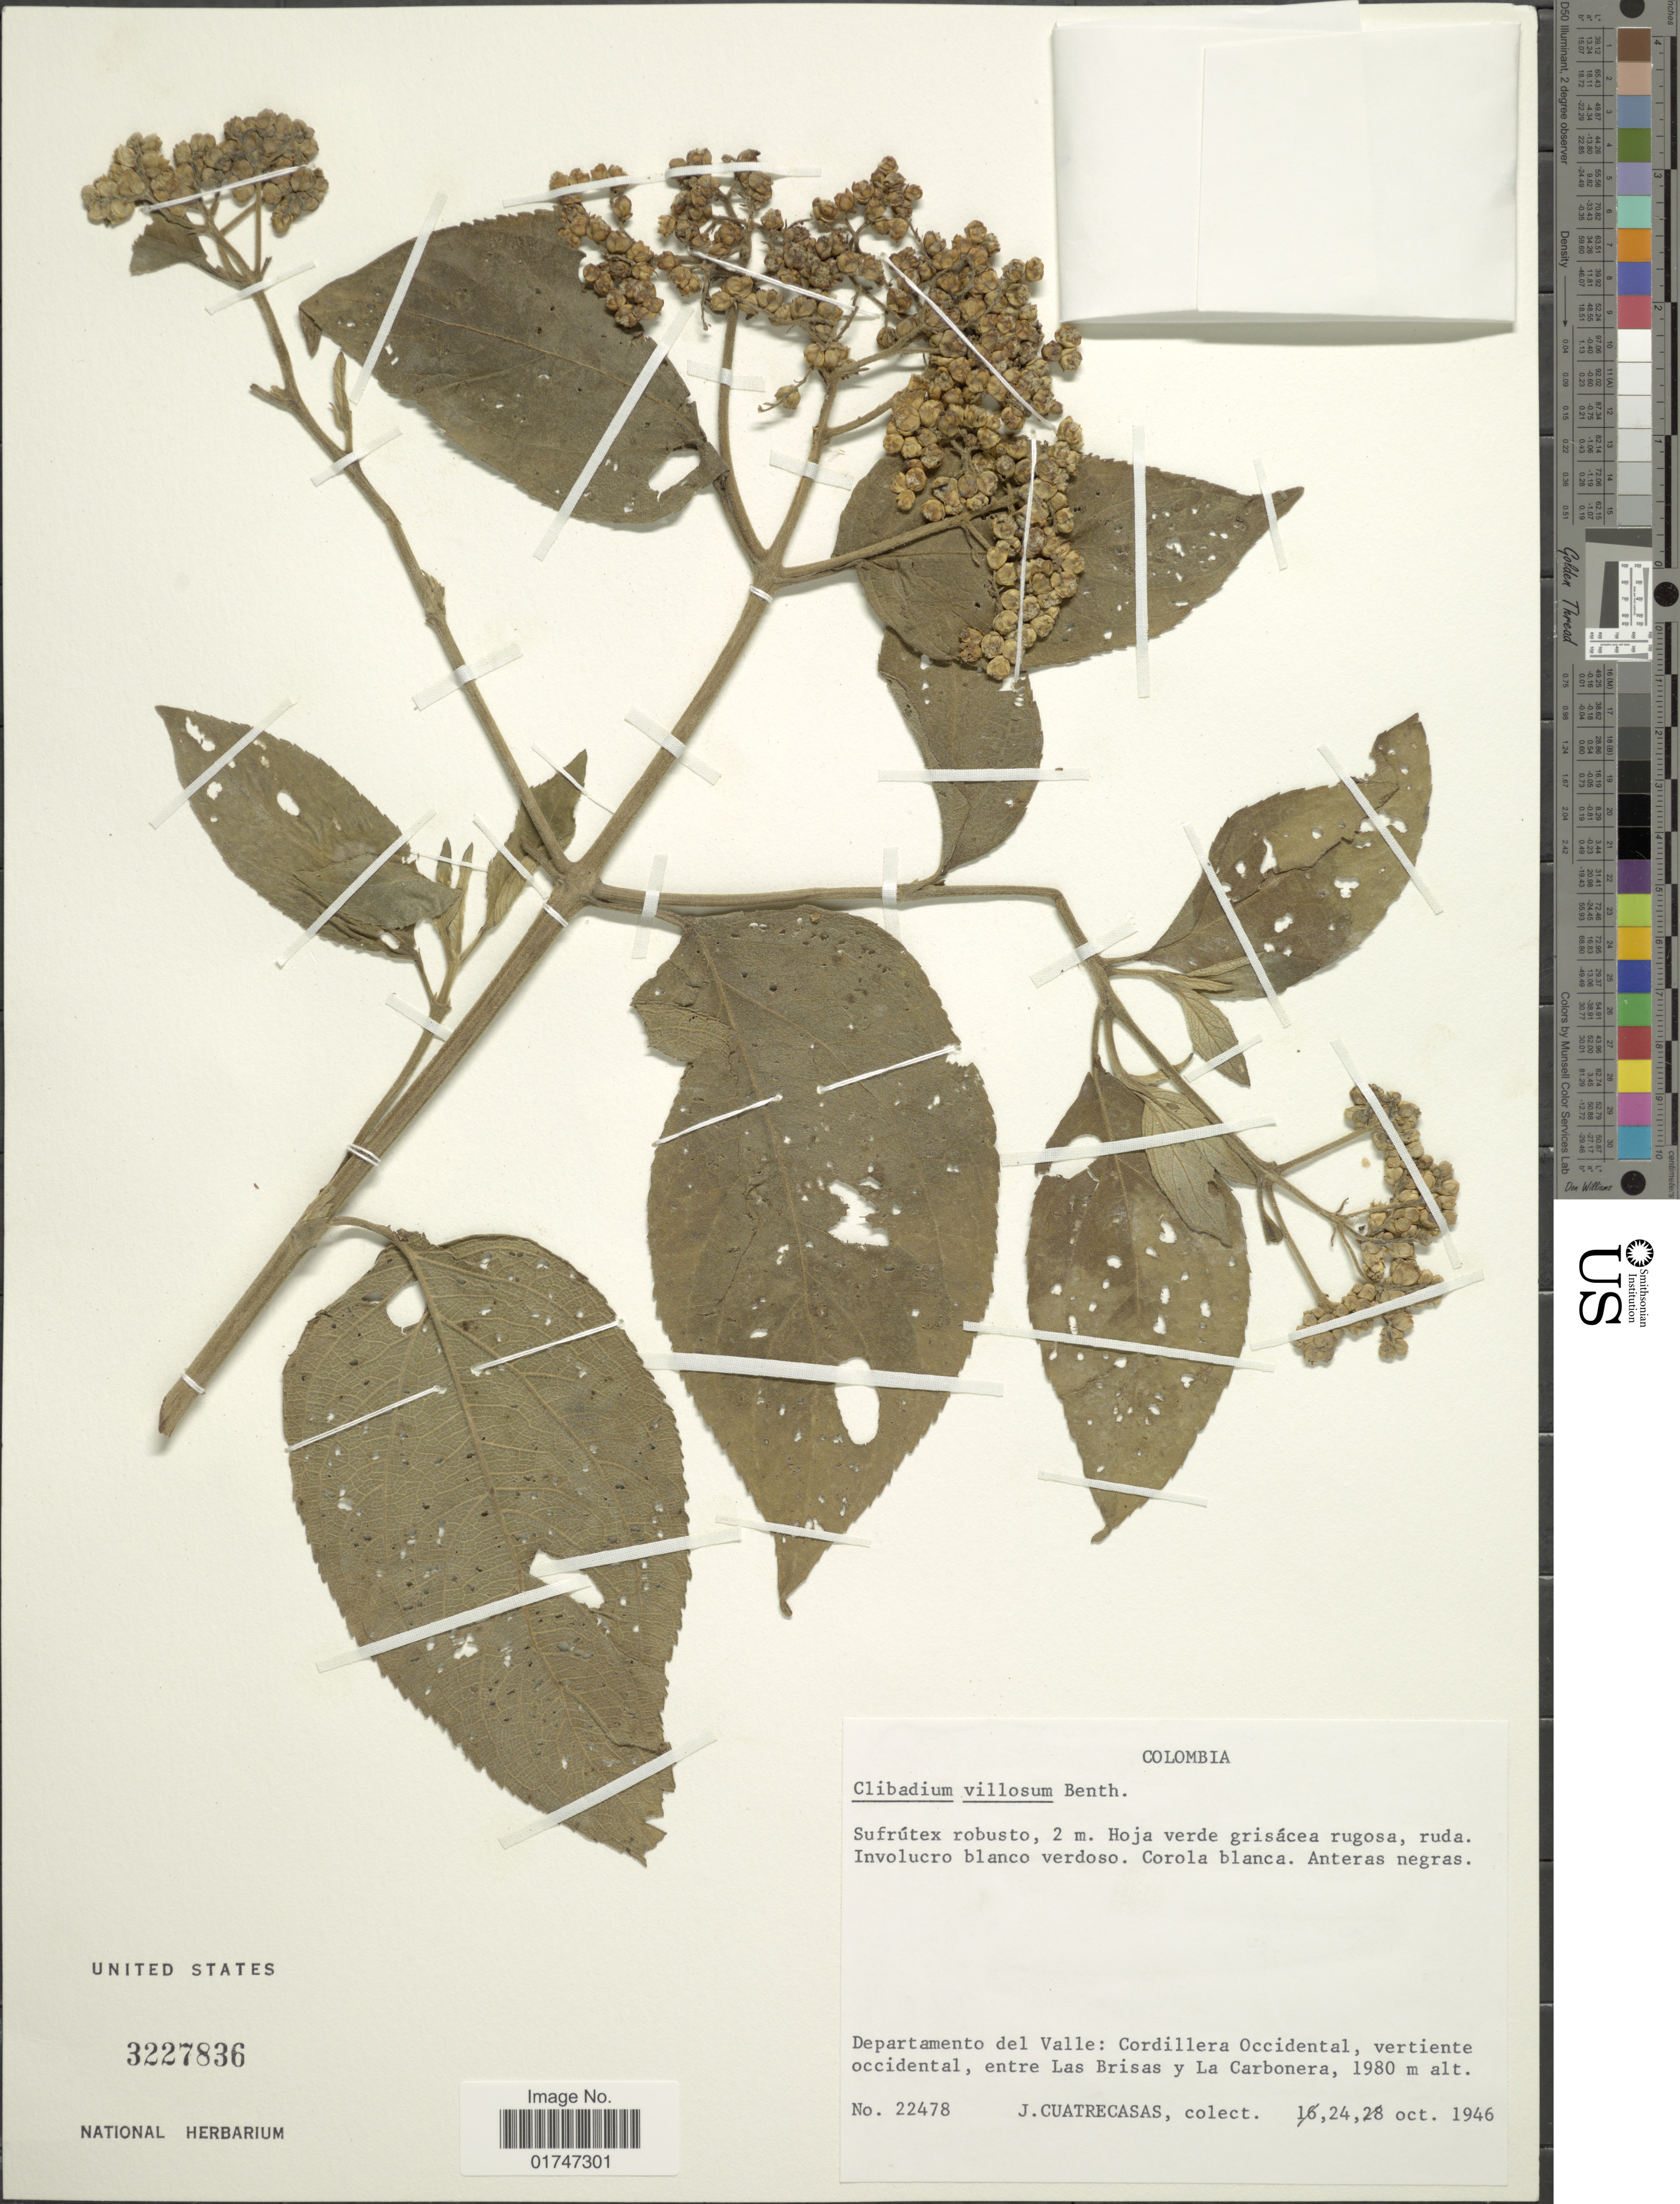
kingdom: Plantae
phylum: Tracheophyta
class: Magnoliopsida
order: Asterales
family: Asteraceae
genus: Clibadium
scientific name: Clibadium villosum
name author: Benth.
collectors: J. Cuatrecasas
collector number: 22478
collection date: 1946-10-24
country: Colombia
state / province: Valle del Cauca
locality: Departamento del Valle: Cordillera Occidental, vertiente occidental, entre Las Brisas y La Carbonera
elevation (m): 1980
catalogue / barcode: US 3227836